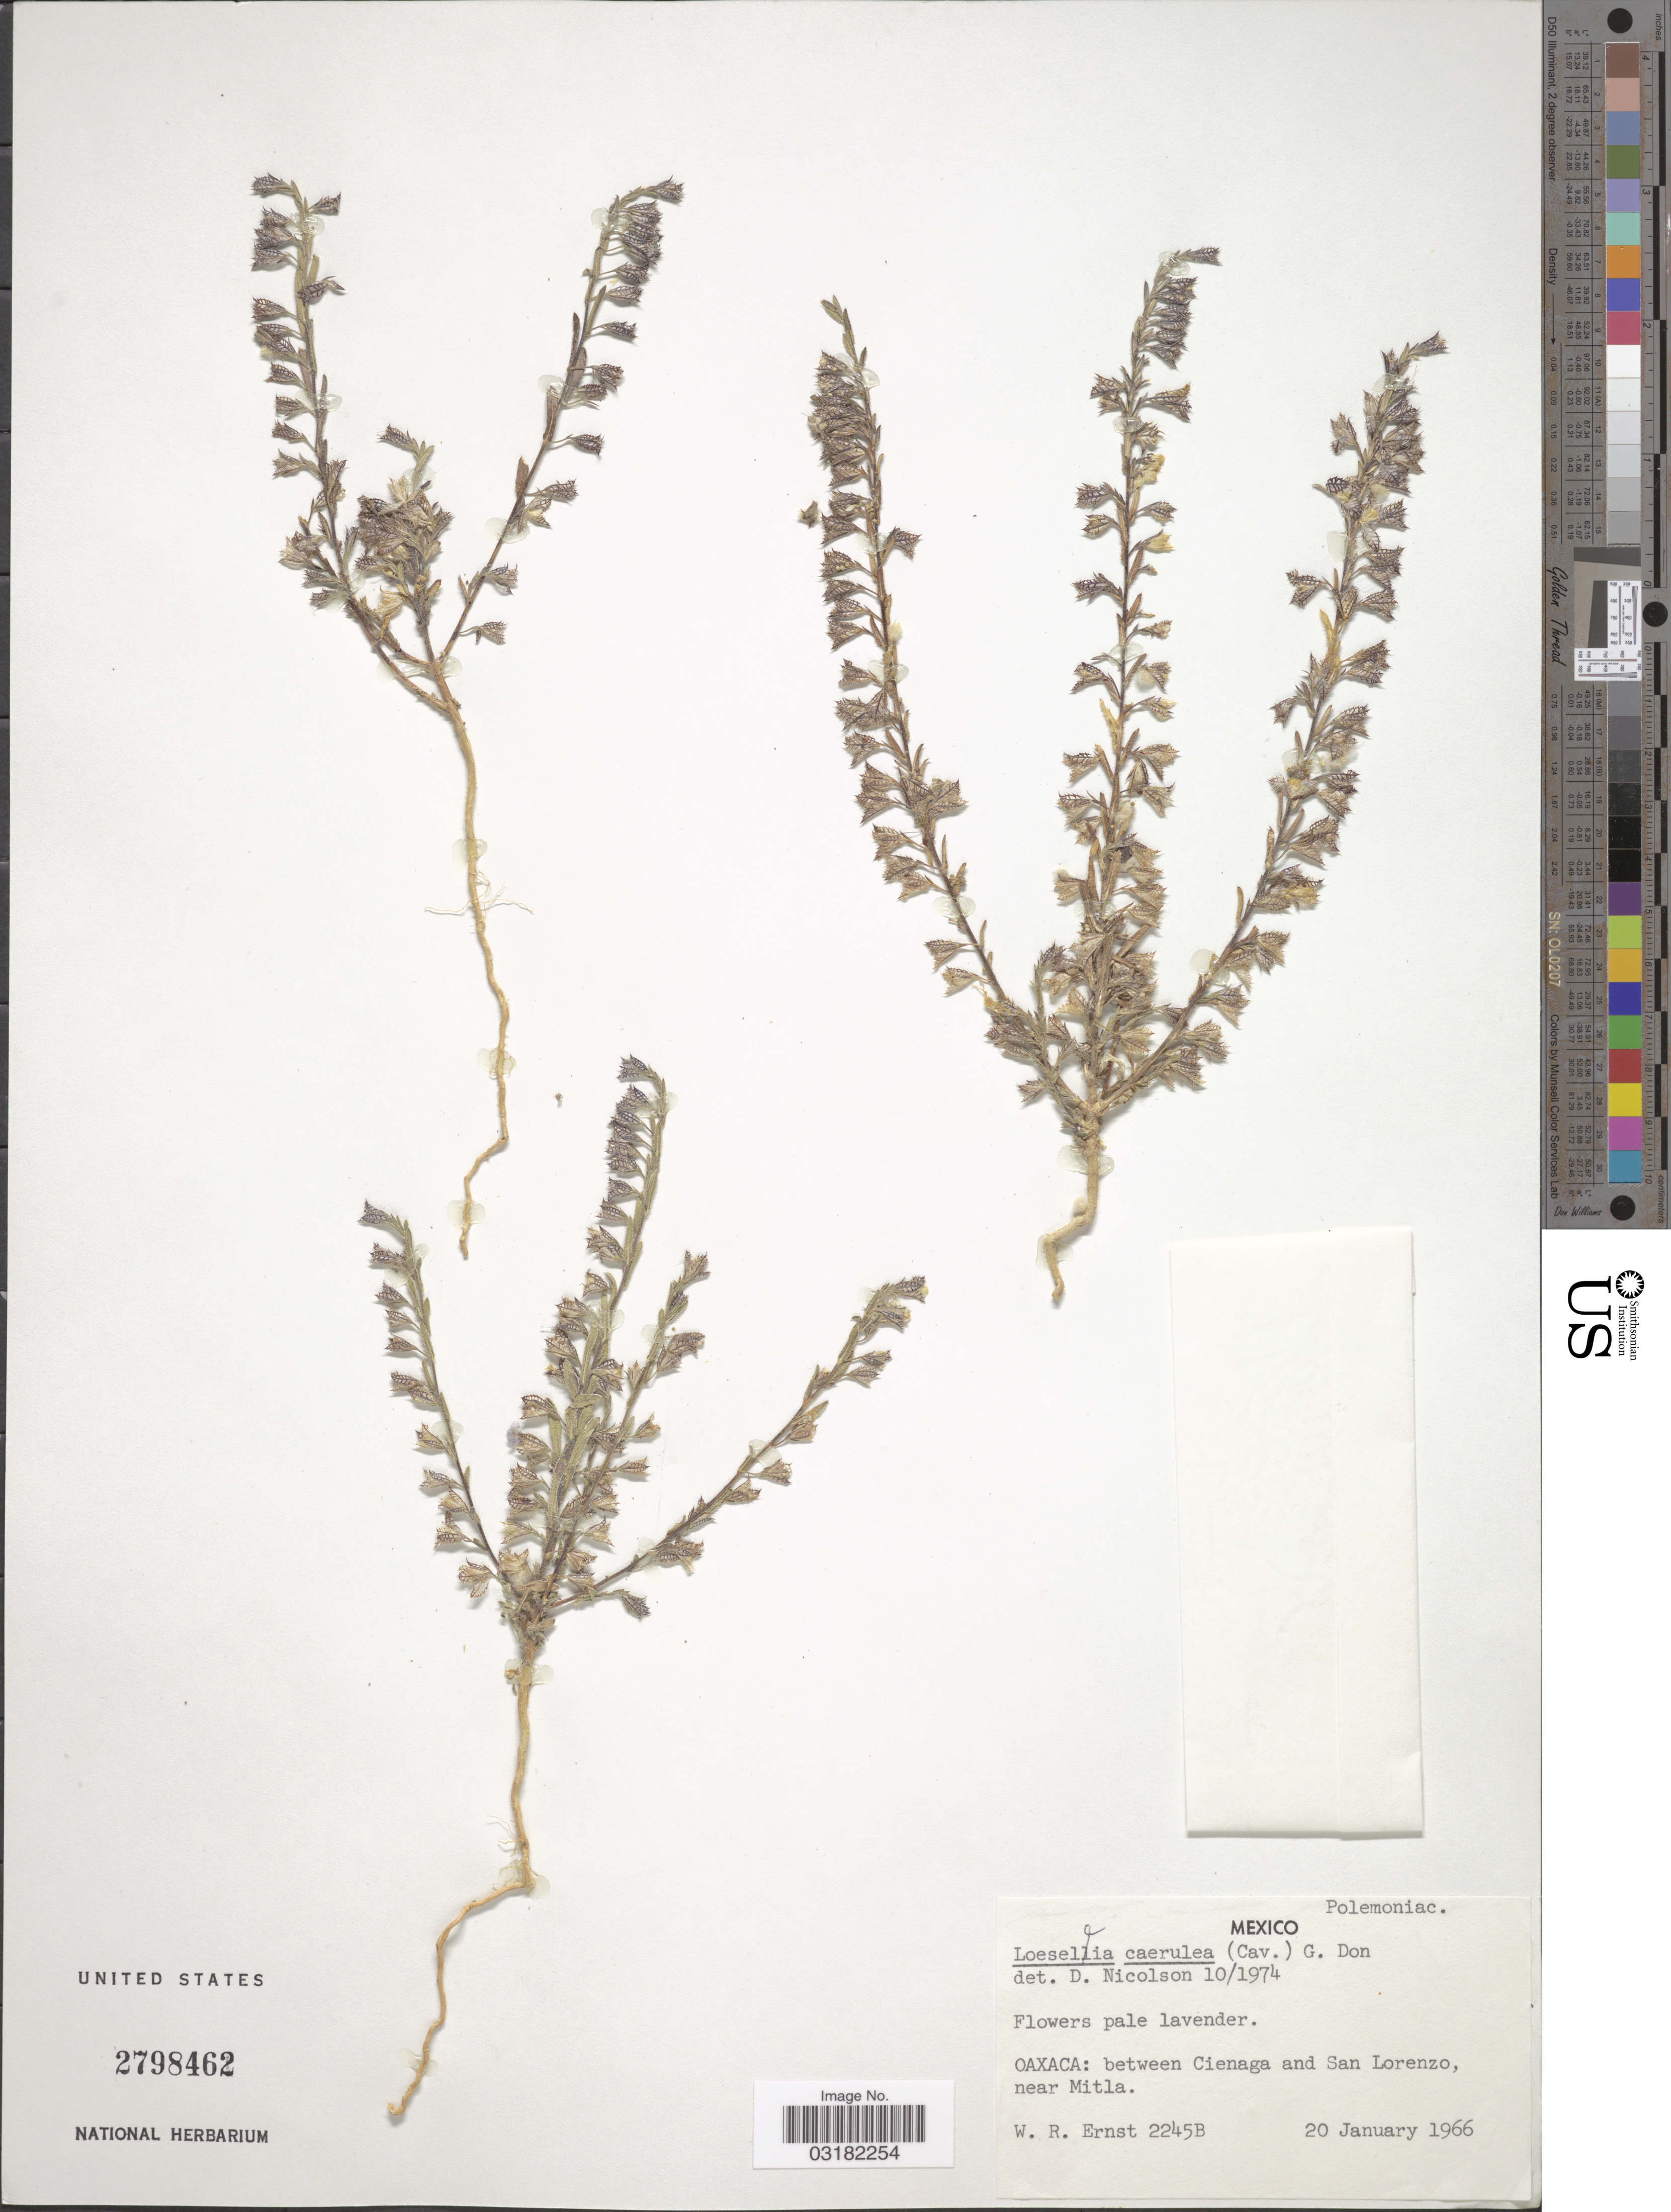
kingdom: Plantae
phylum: Tracheophyta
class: Magnoliopsida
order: Ericales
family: Polemoniaceae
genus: Loeselia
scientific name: Loeselia caerulea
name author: (Cav.) G. Don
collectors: W. R. Ernst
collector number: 2245B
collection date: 1966-01-20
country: Mexico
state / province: Oaxaca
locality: Between Cienaga and San Lorenzo near Mitla.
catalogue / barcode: US 2798462